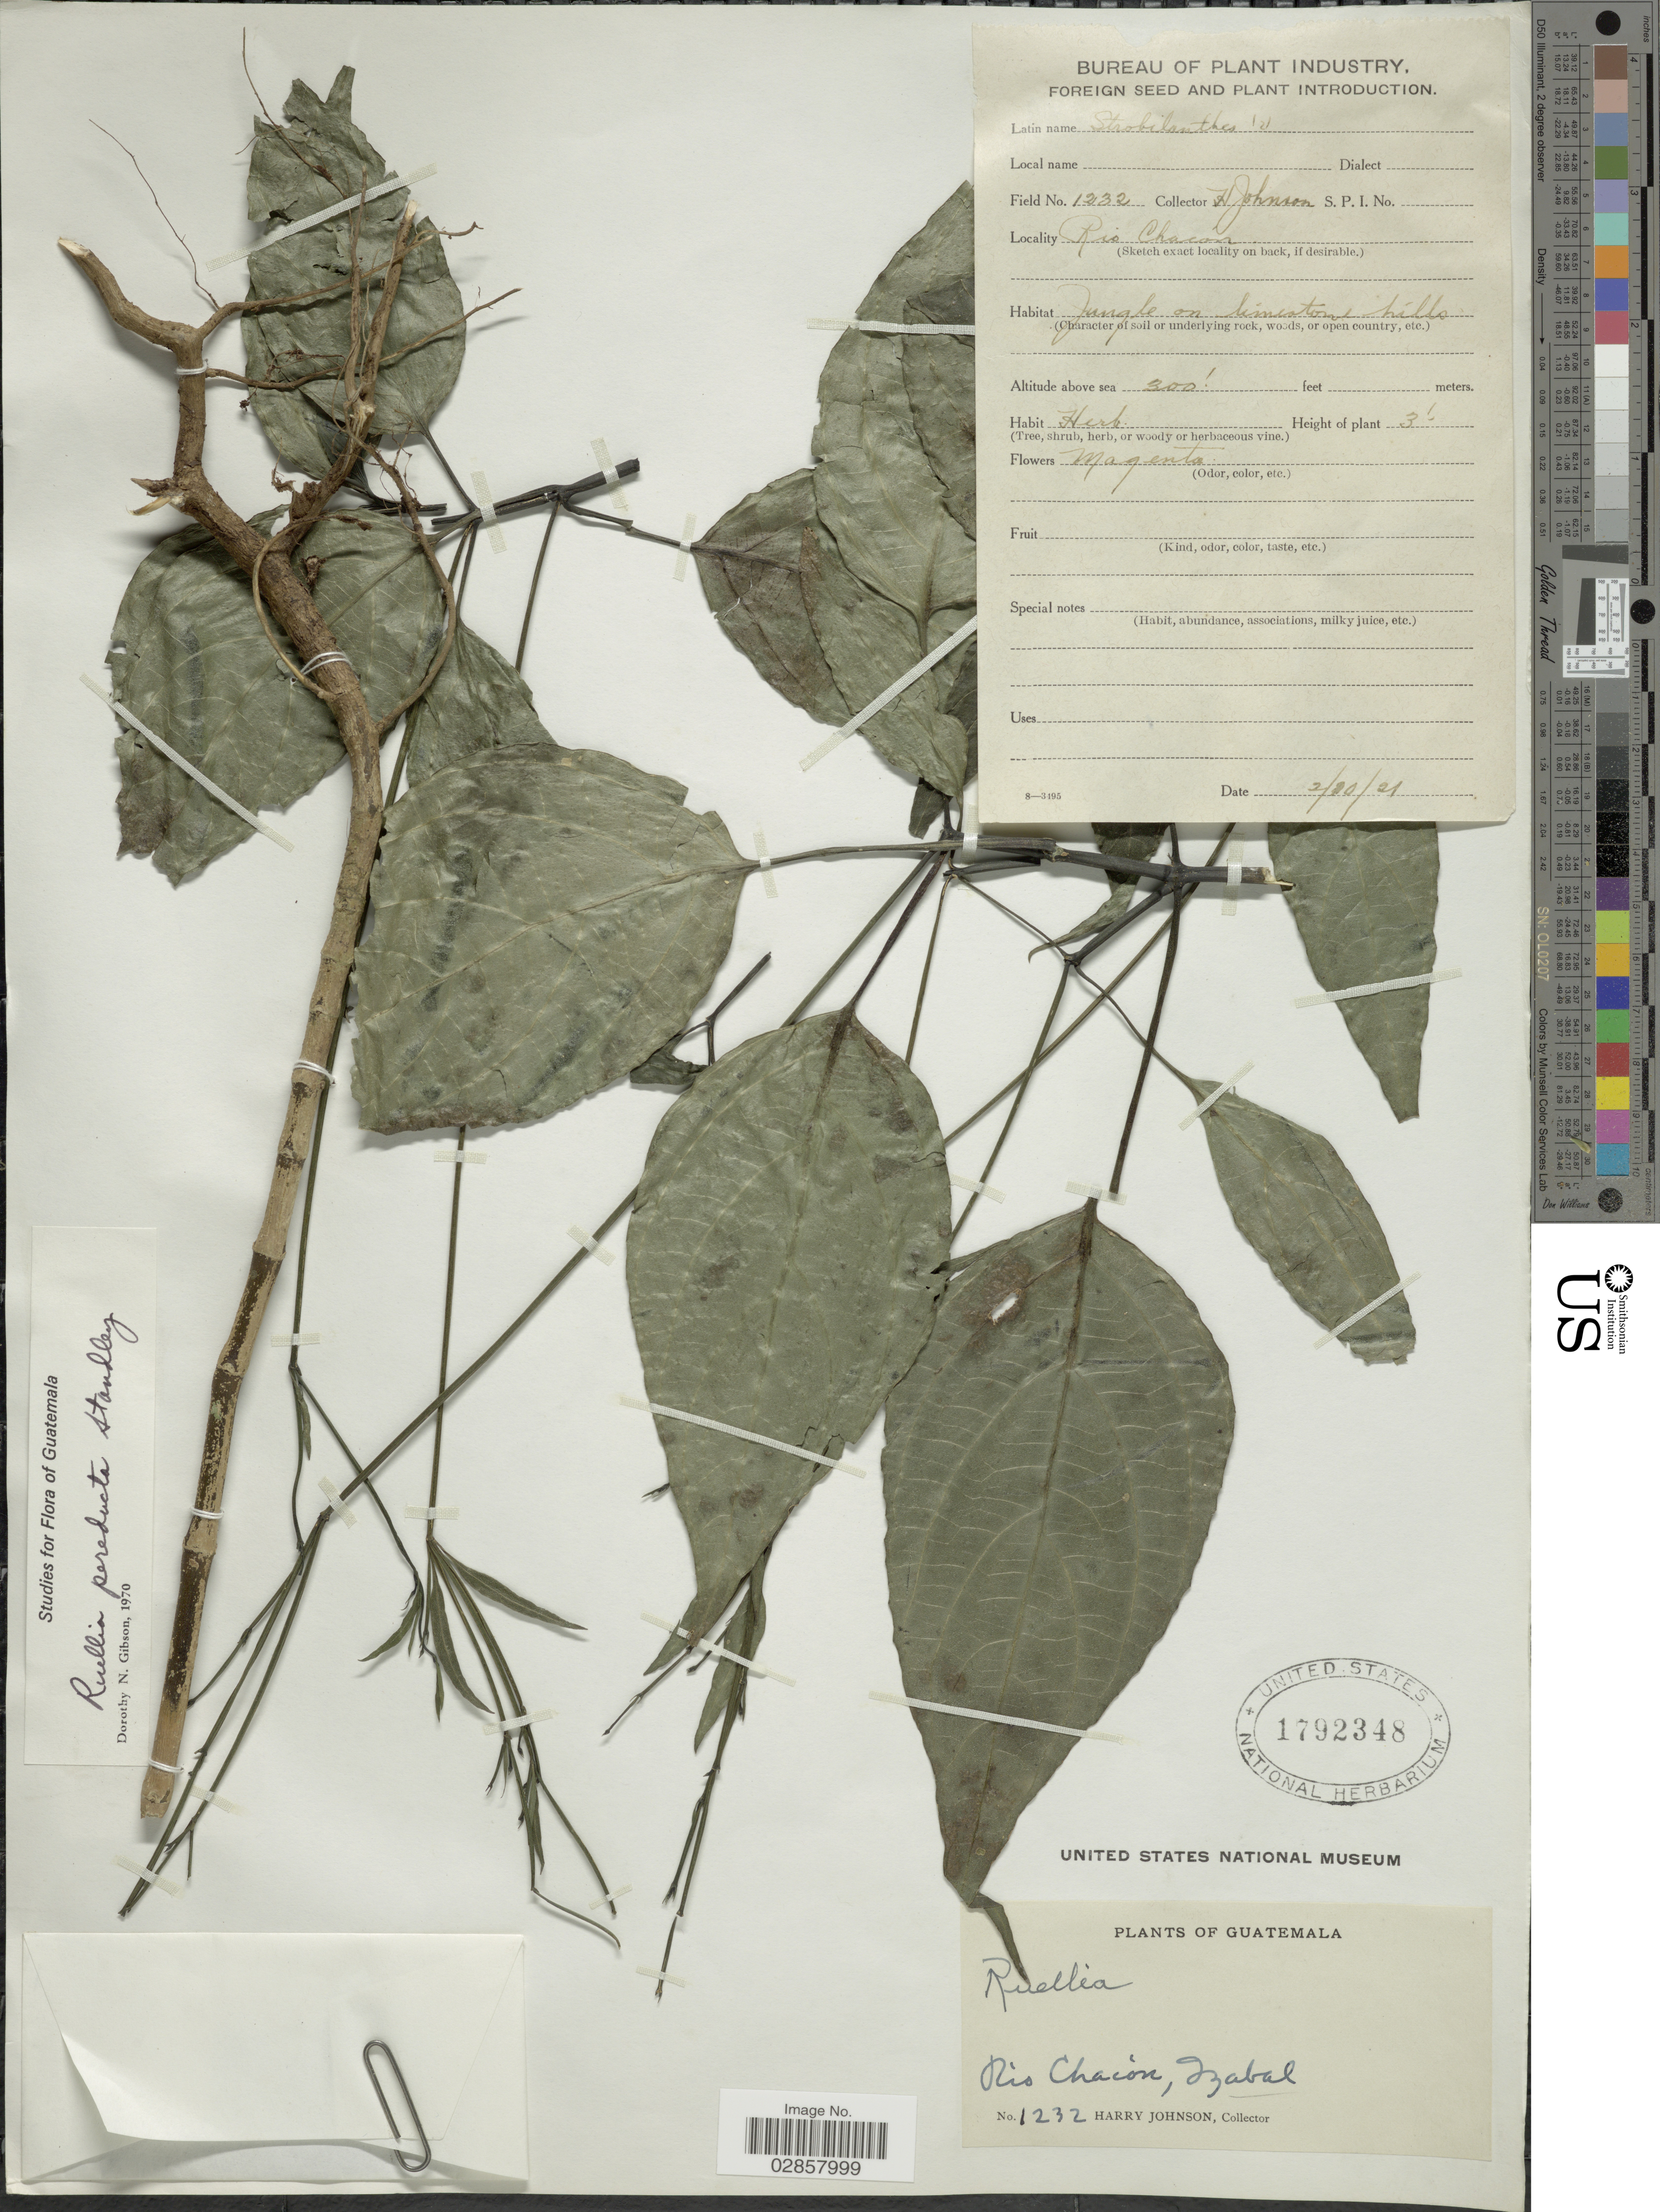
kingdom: Plantae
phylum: Tracheophyta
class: Magnoliopsida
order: Lamiales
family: Acanthaceae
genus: Ruellia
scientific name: Ruellia pereducta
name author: Standl. ex Lundell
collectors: H. Johnson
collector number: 12362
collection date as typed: Transcribed d/m/y: 2/10/21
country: Guatemala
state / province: Izabal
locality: Rio Chacón.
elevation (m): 91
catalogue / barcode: US 1792348